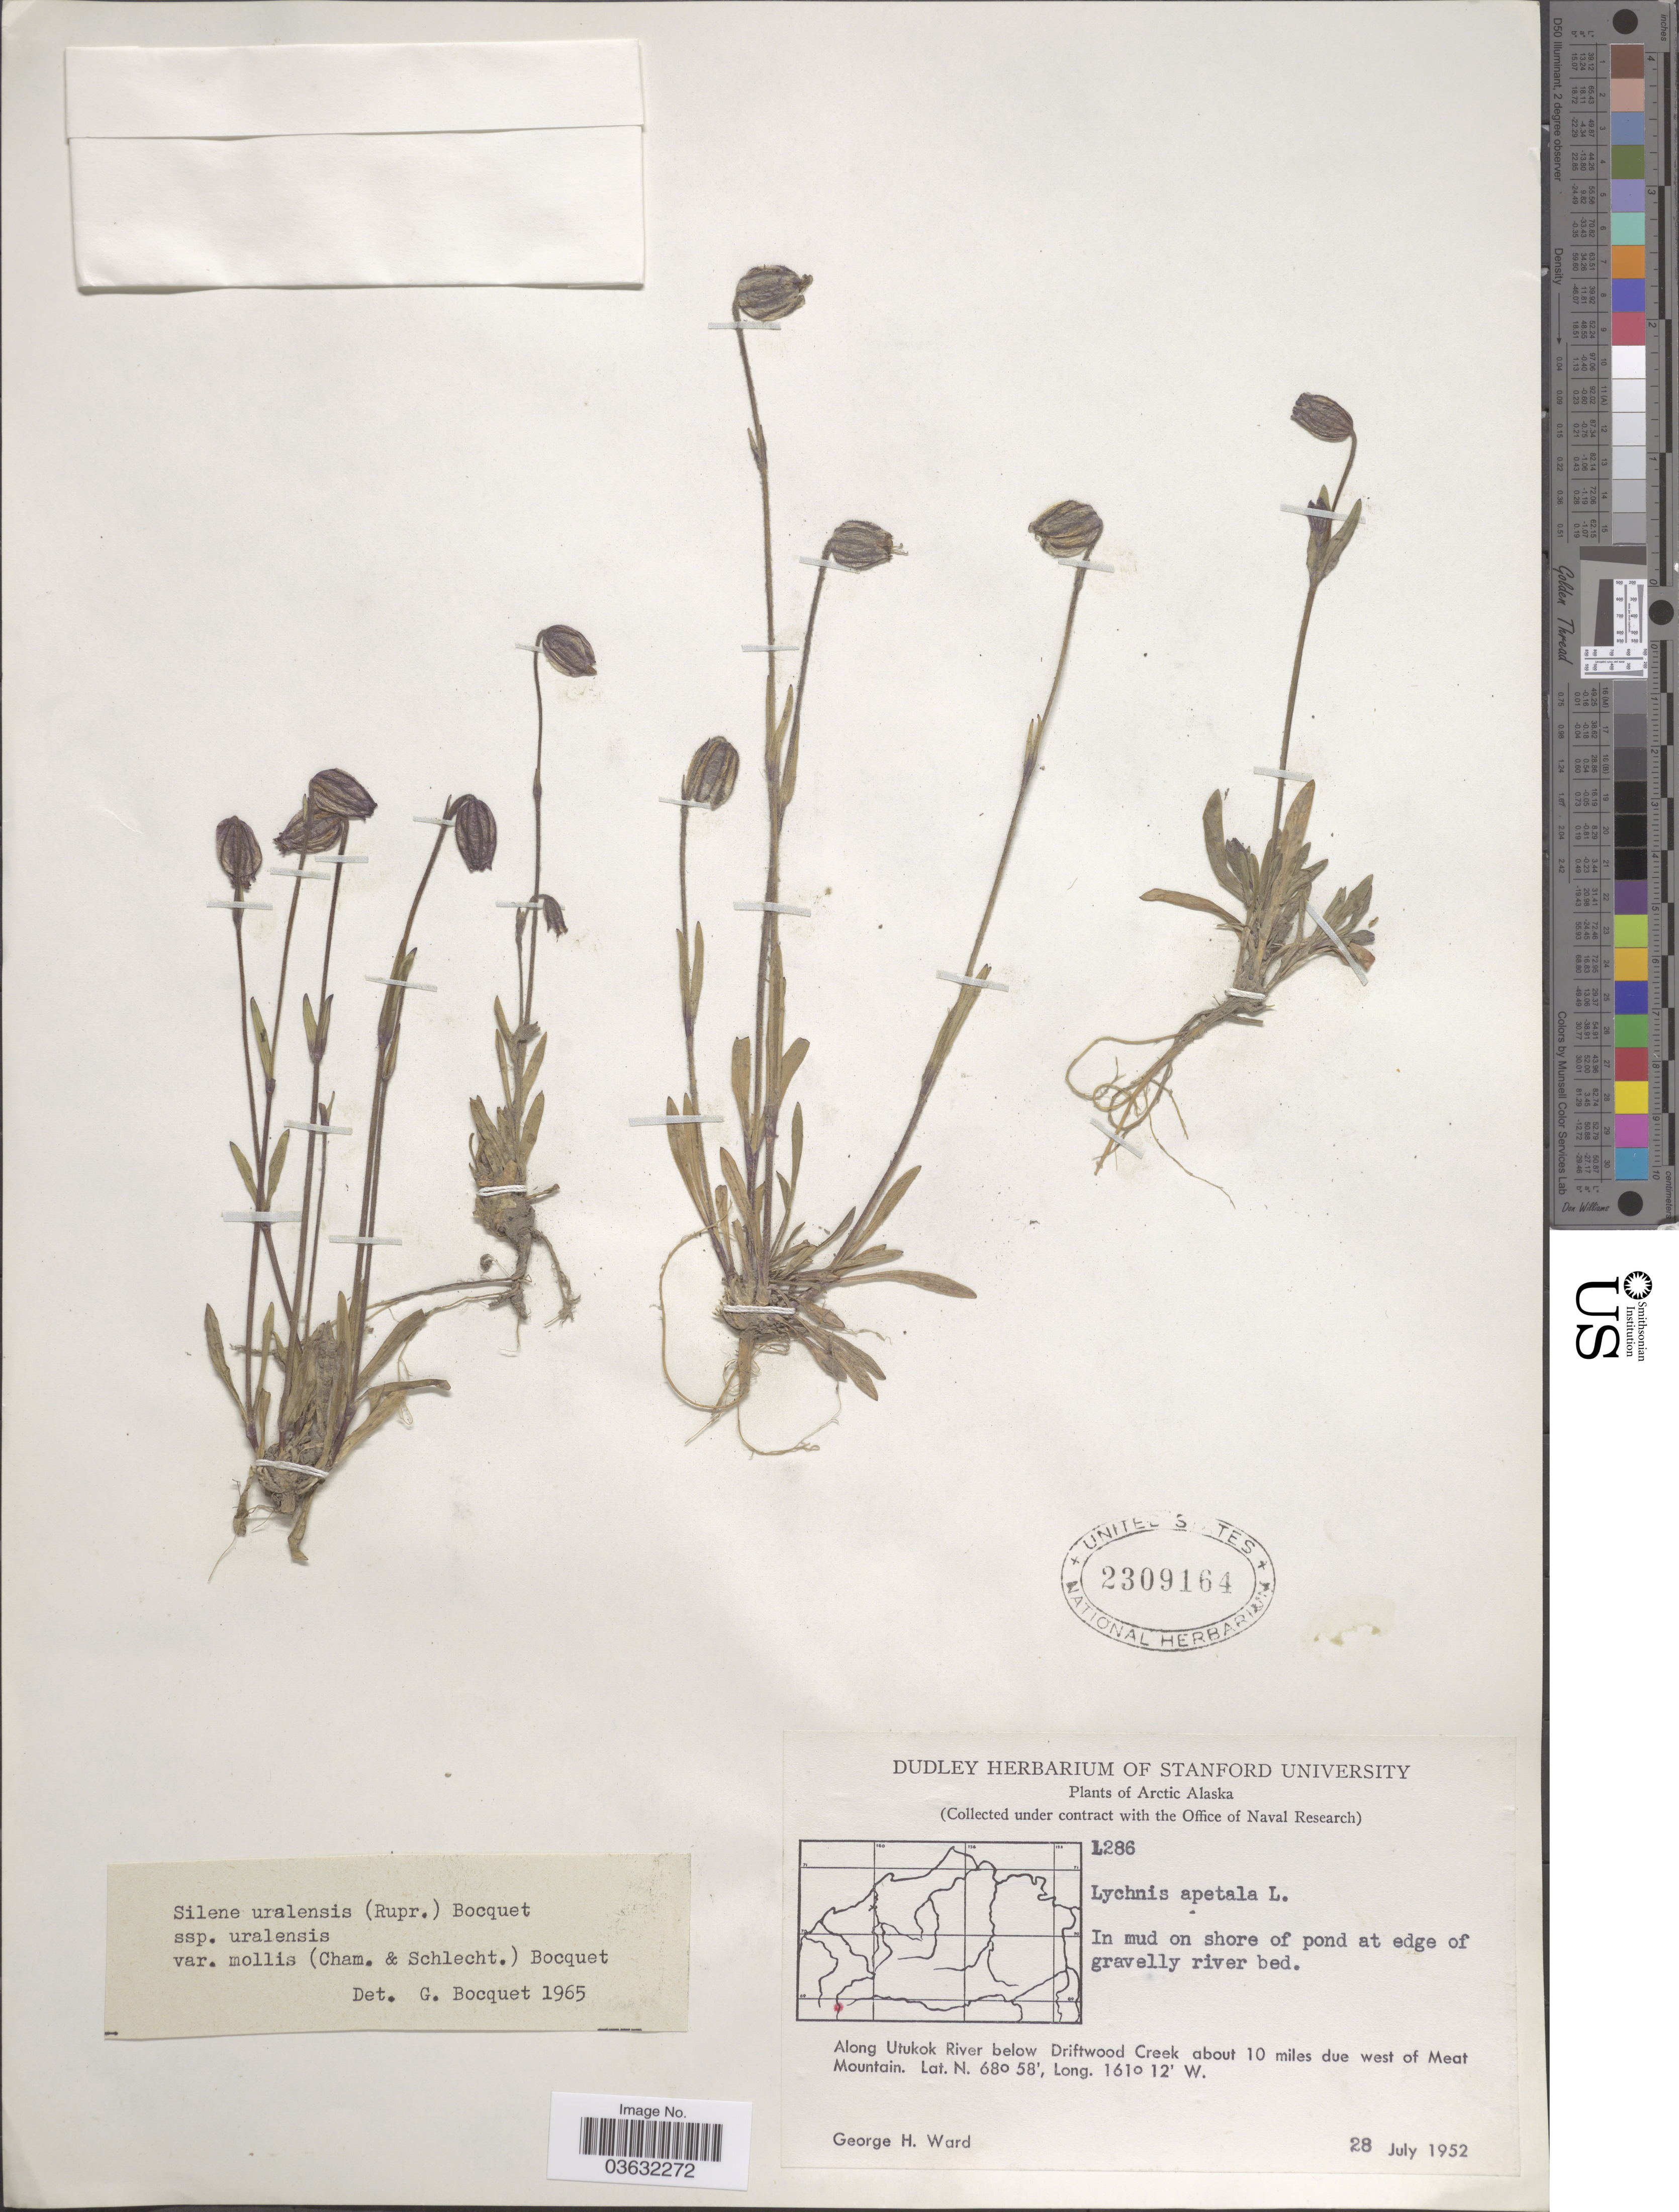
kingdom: Plantae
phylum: Tracheophyta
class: Magnoliopsida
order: Caryophyllales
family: Caryophyllaceae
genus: Silene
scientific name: Silene uralensis var. mollis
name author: (Cham. & Schltdl.) Bocquet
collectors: G. H. Ward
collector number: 1286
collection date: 1952-07-28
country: United States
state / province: Alaska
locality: Arctic Alaska. Along Utukok River below Driftwood Creek about 10 miles due west of Meat Mountain.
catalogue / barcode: US 2309164